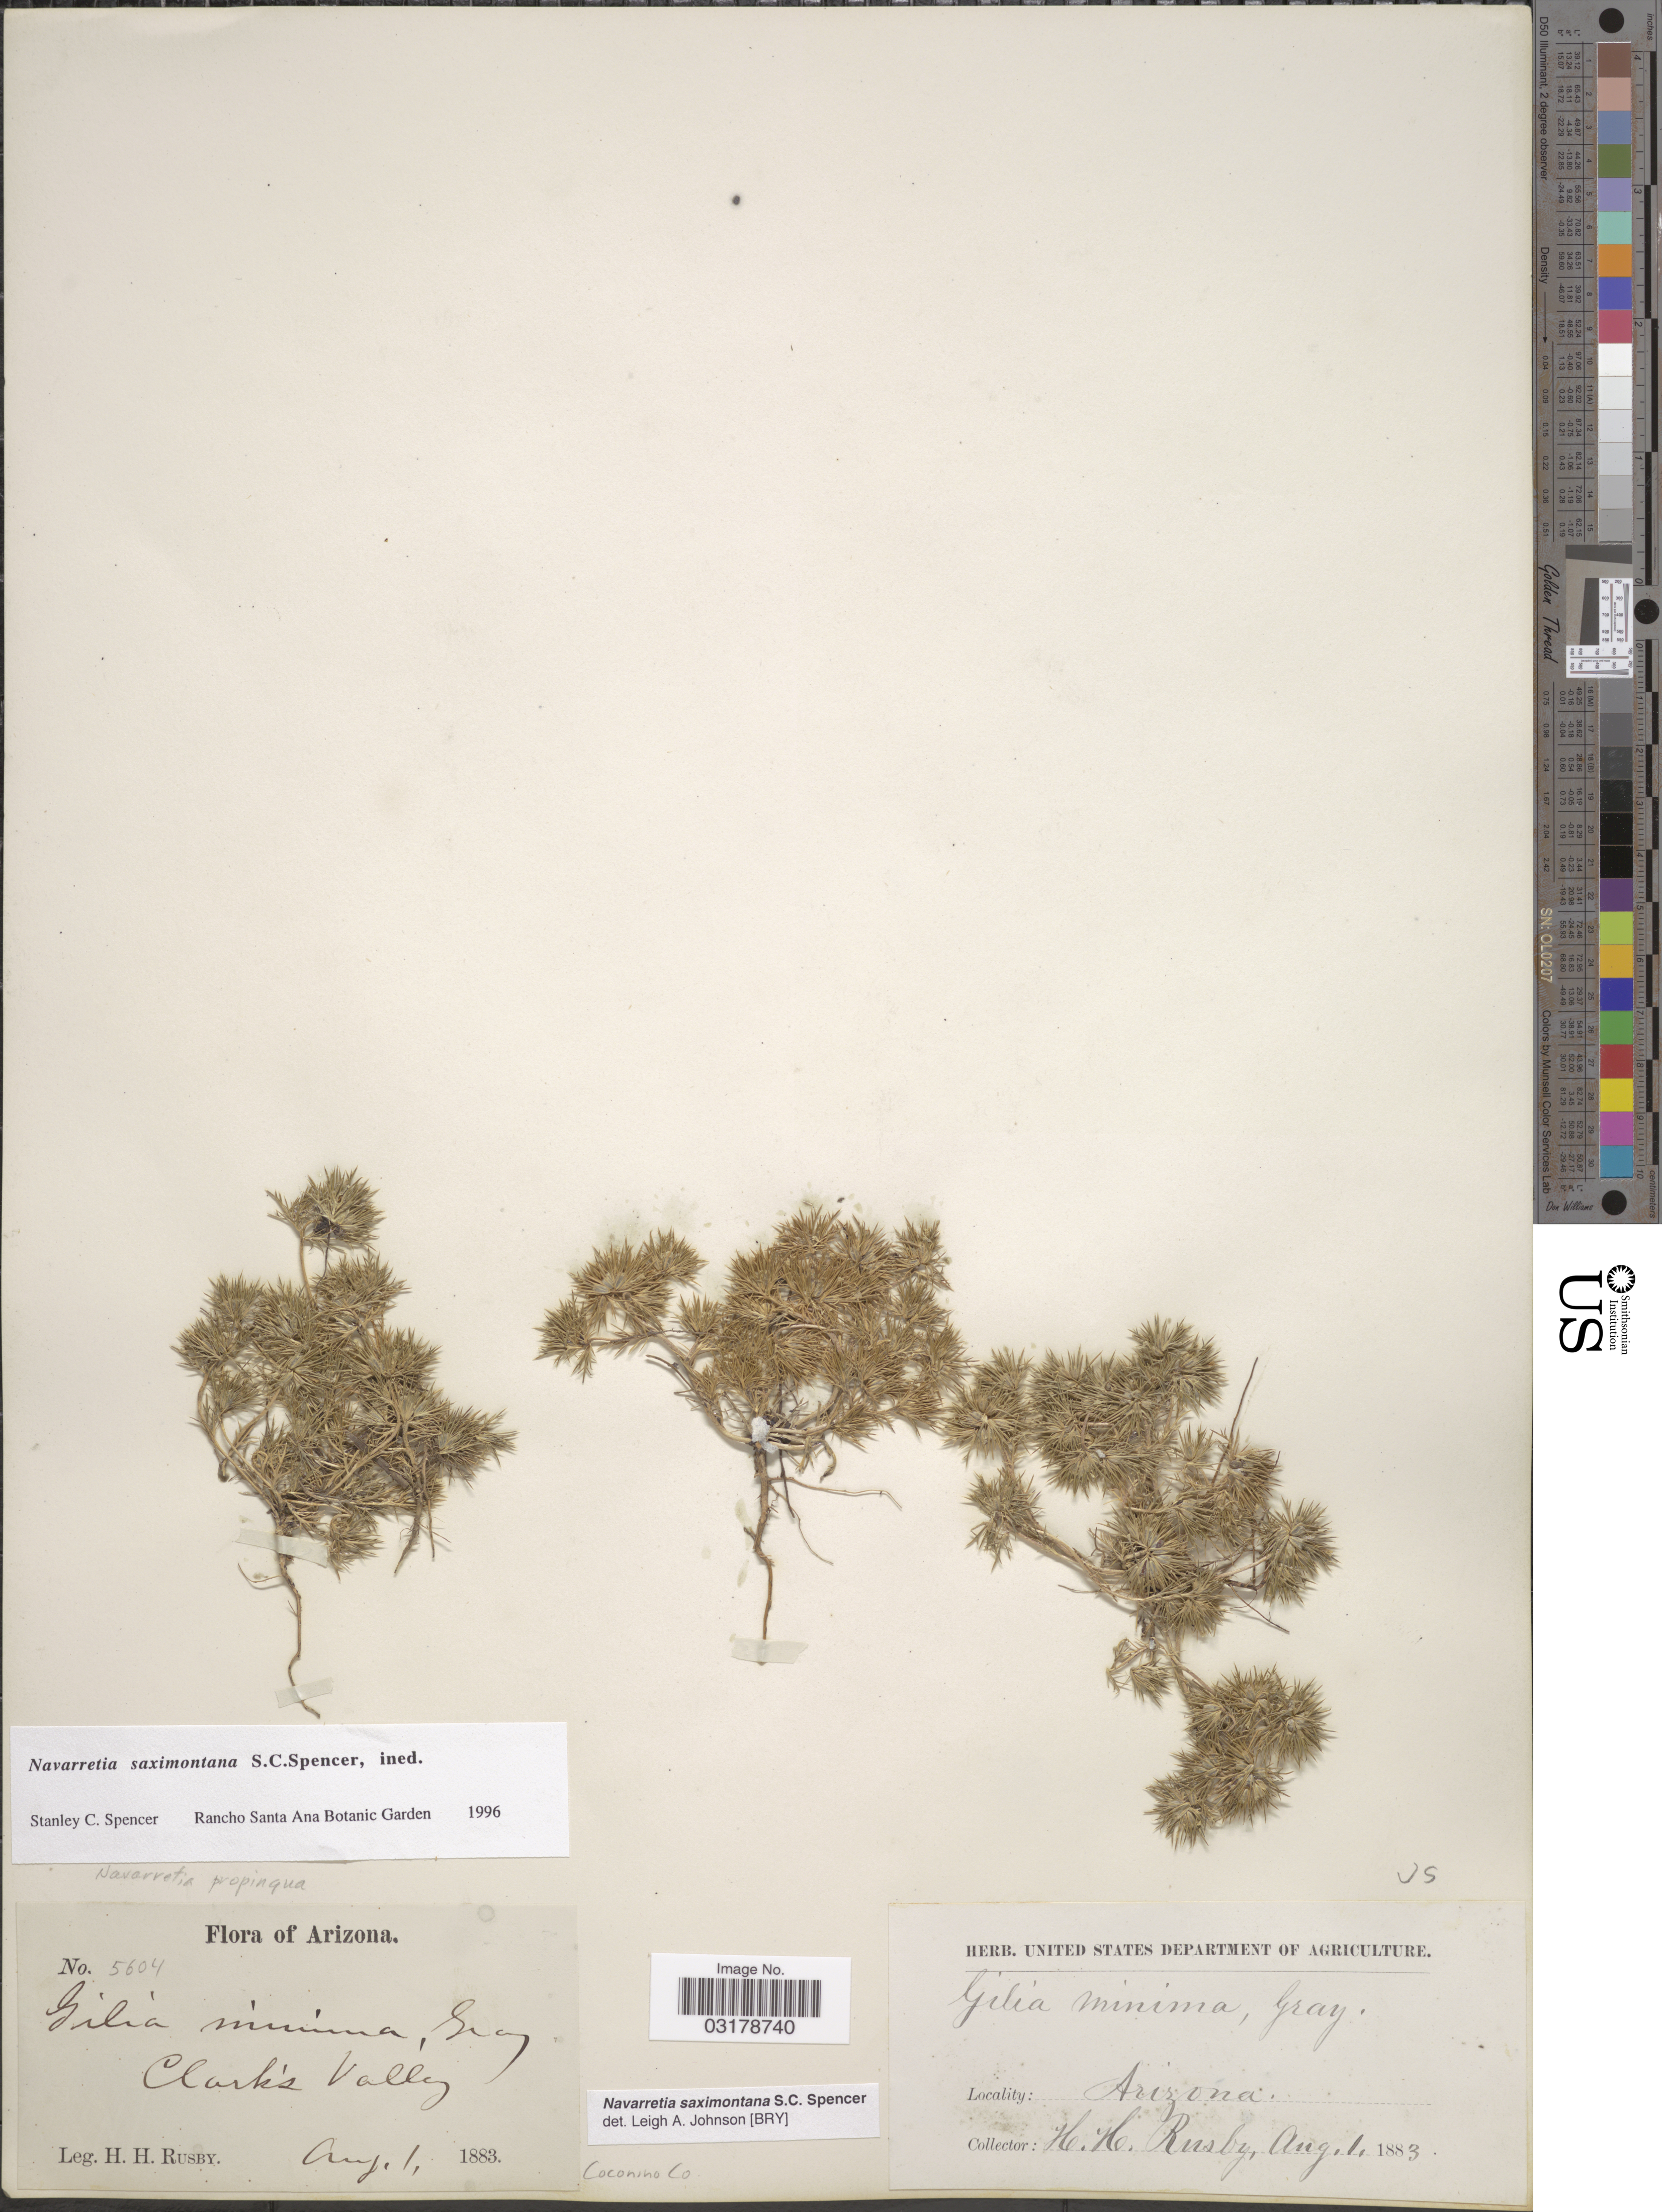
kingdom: Plantae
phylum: Tracheophyta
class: Magnoliopsida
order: Ericales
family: Polemoniaceae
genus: Navarretia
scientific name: Navarretia saximontana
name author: S.C. Spencer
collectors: H. H. Rusby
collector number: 5604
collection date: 1883-08-01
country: United States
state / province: Arizona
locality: Clark's Valley. Coconino Co.